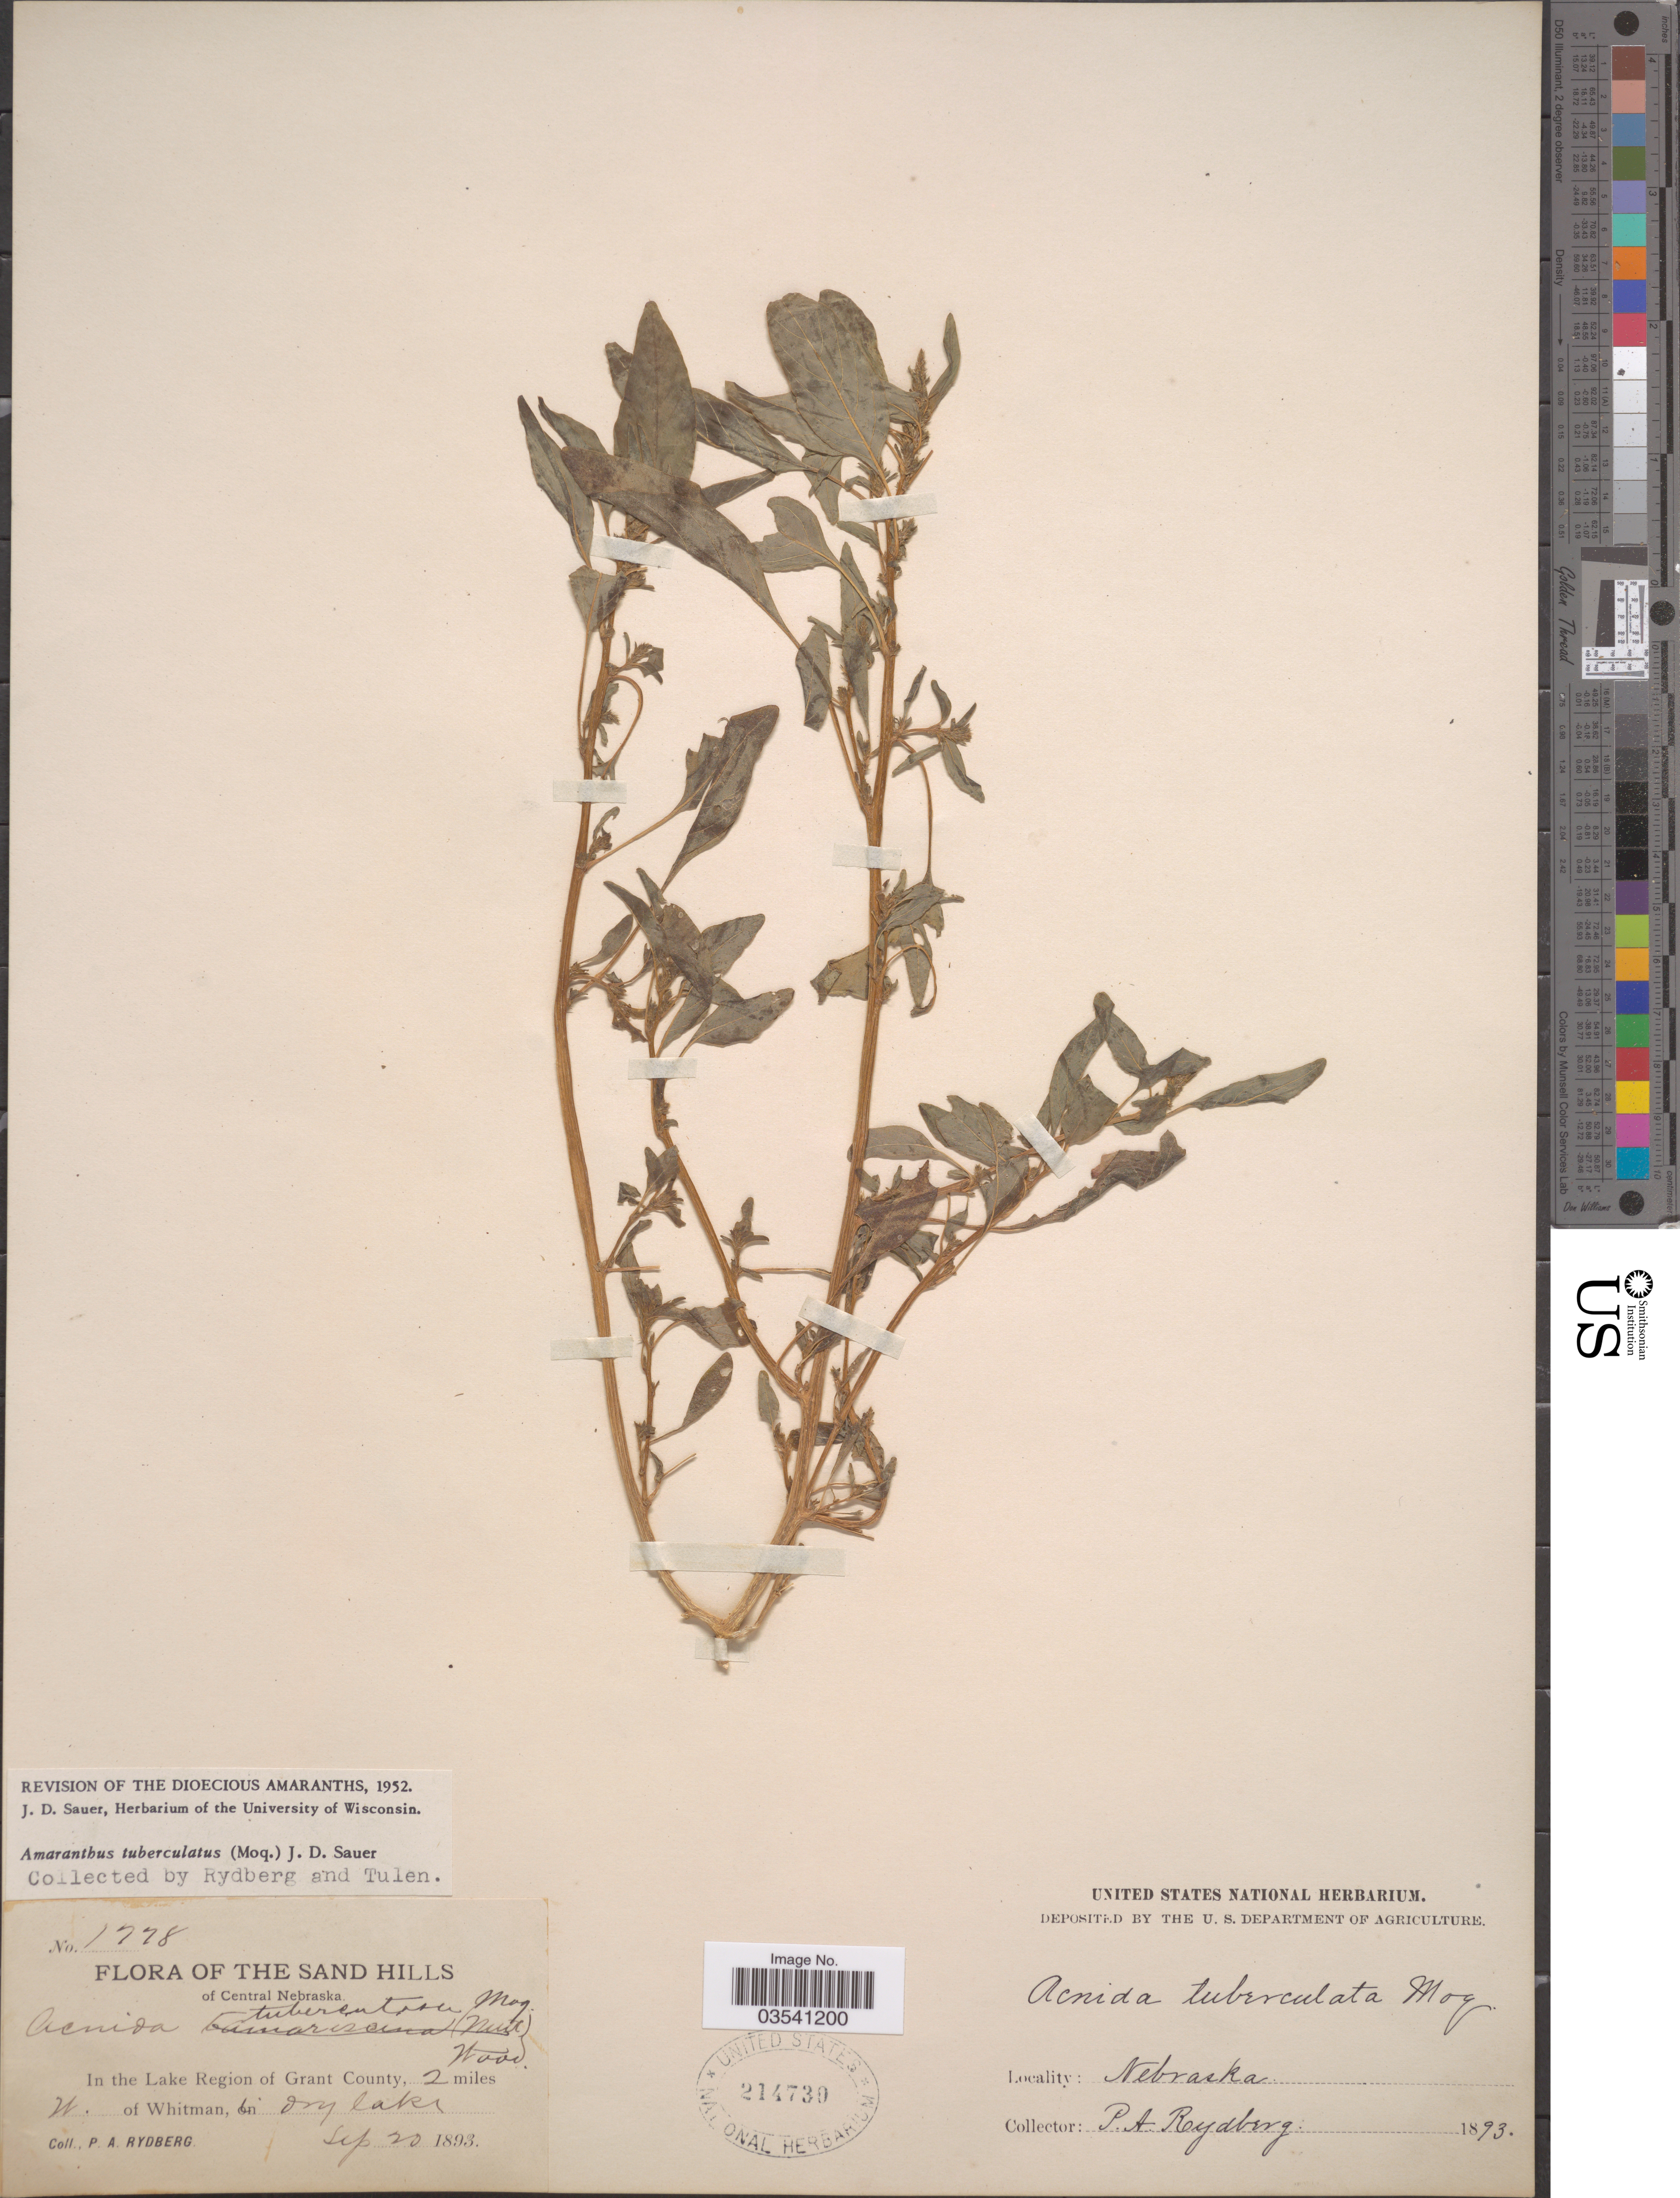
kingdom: Plantae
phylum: Tracheophyta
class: Magnoliopsida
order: Caryophyllales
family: Amaranthaceae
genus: Amaranthus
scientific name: Amaranthus tuberculatus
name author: (Moq.) J.D. Sauer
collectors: P. A. Rydberg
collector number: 1778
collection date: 1893-09-20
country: United States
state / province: Nebraska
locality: The Sand Hills of Central Nebraska. In the Lake Region of Grant County, 2 miles W. of Whitman, in dry lake.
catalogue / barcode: US 214730